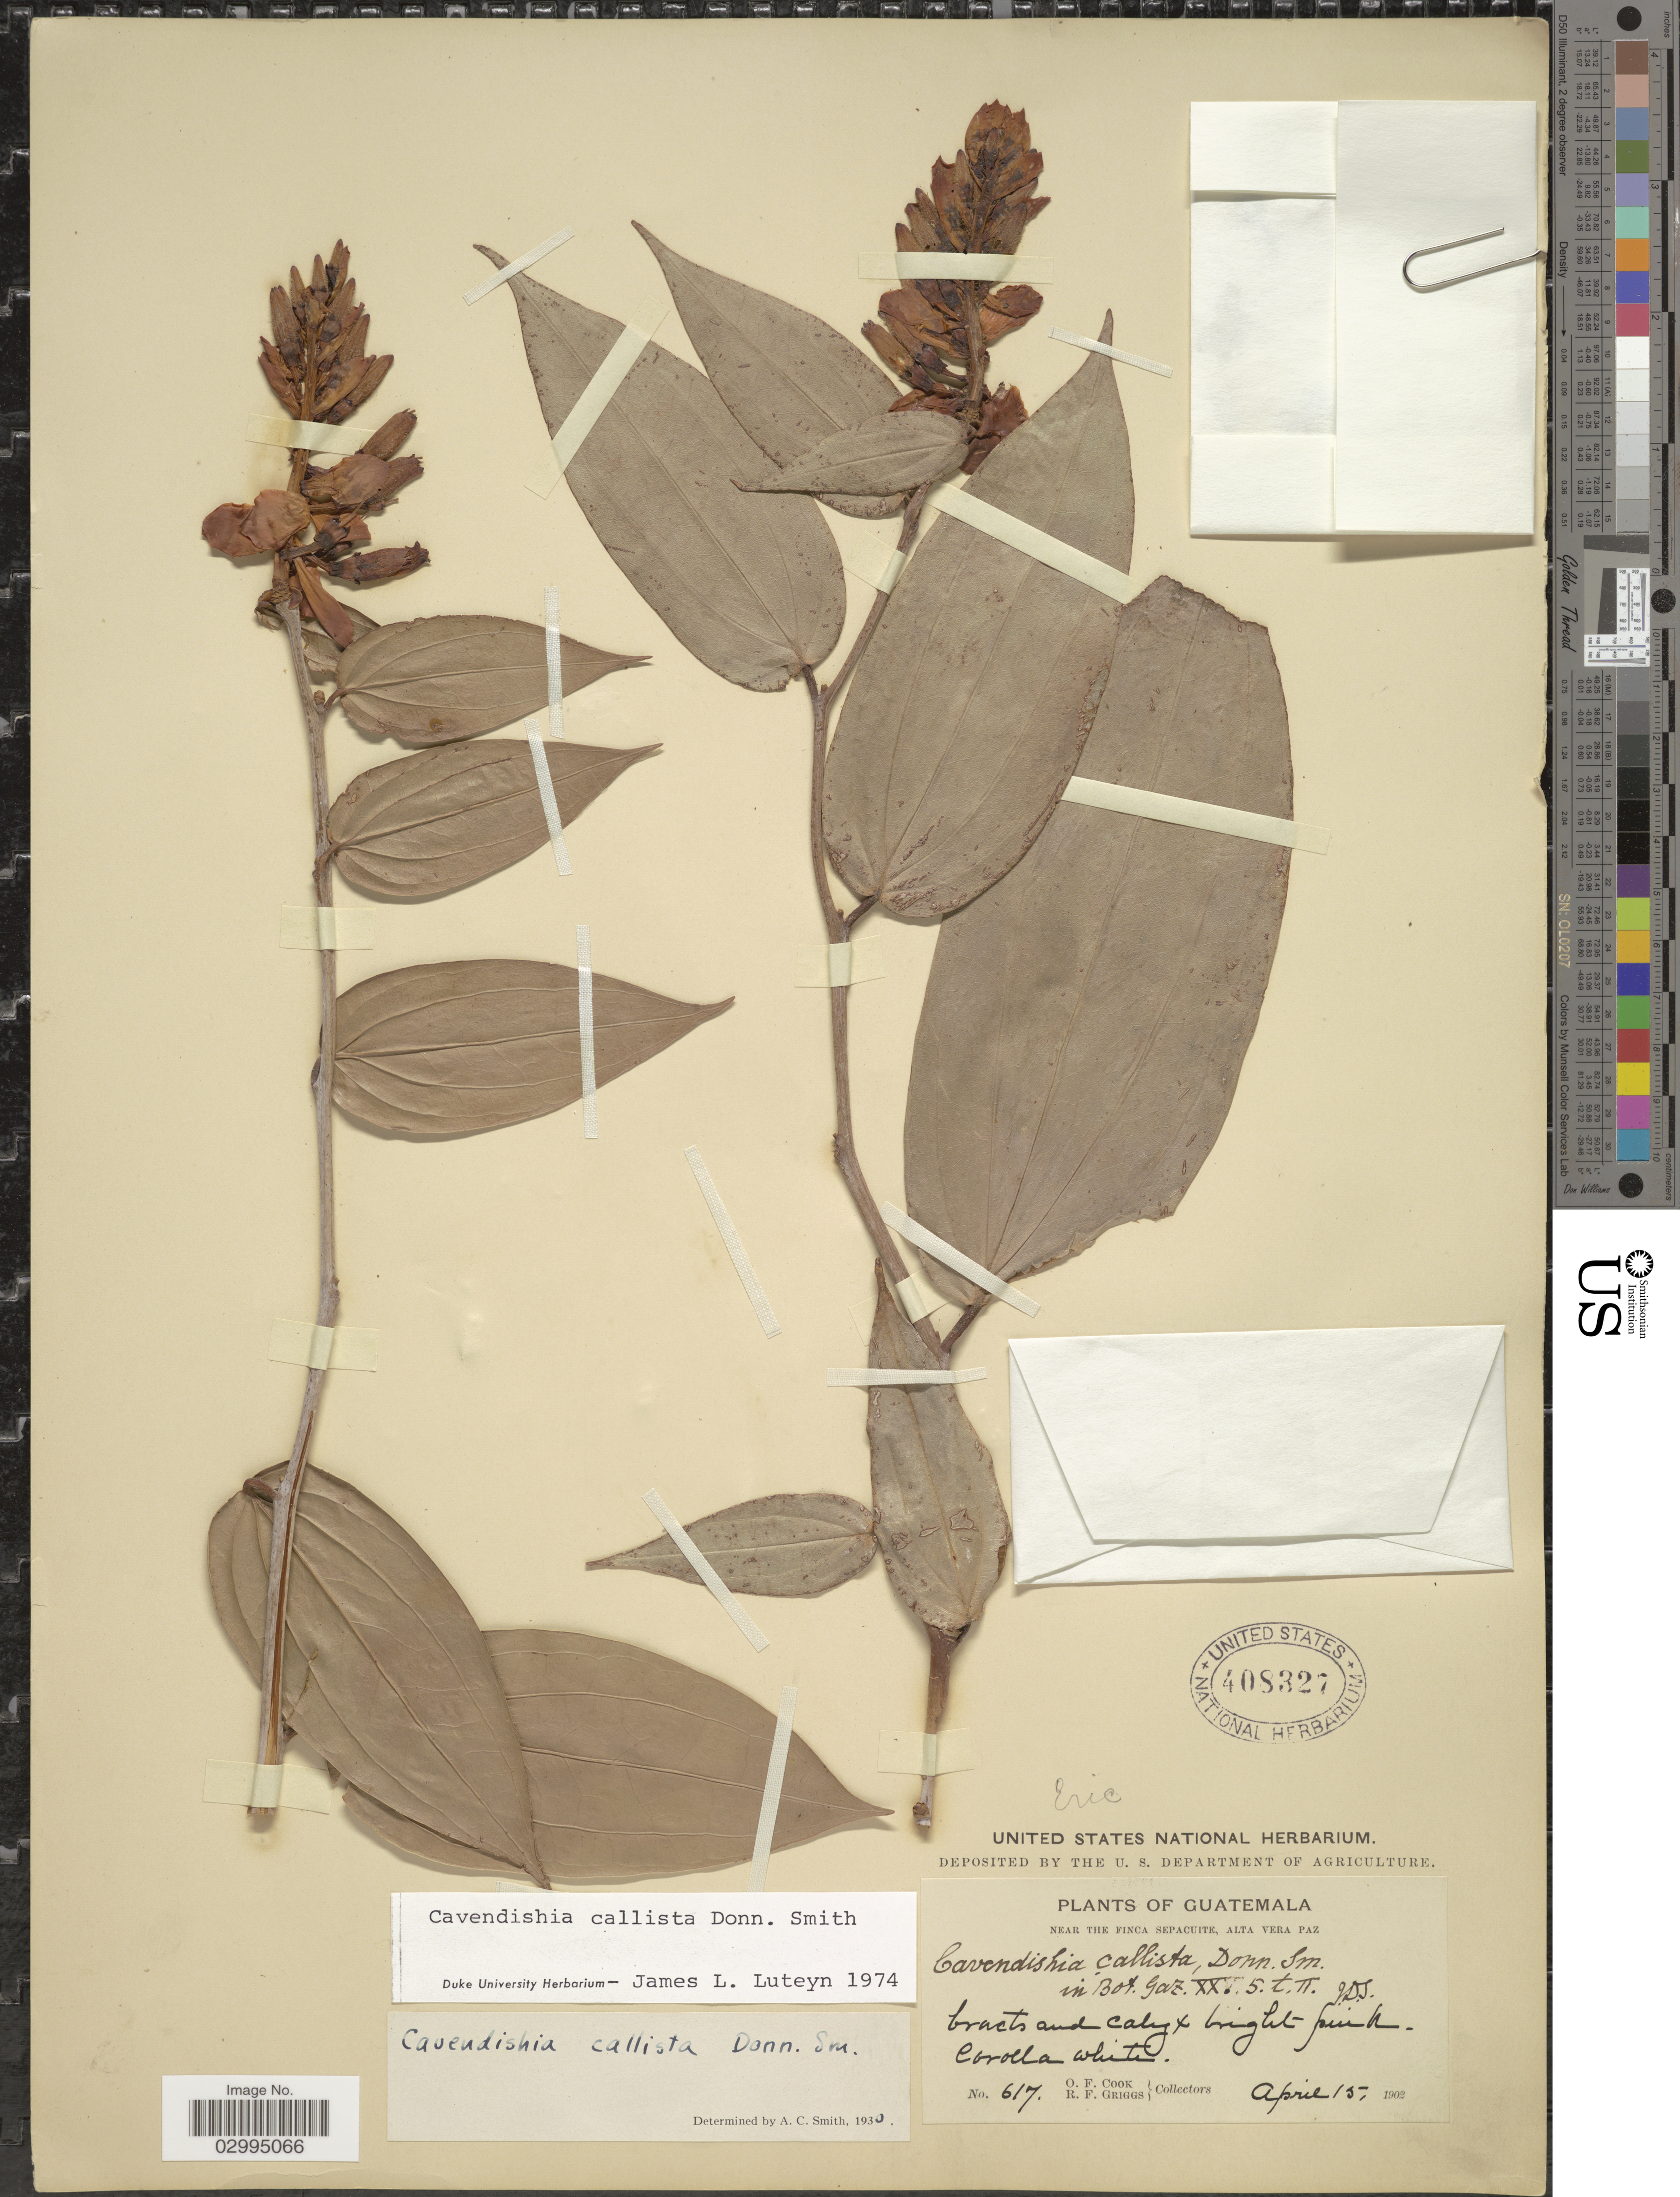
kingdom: Plantae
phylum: Tracheophyta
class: Magnoliopsida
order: Ericales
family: Ericaceae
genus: Cavendishia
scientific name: Cavendishia callista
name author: Donn. Sm.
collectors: O. F. Cook & R. F. Griggs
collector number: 617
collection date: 1902-04-15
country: Guatemala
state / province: Alta Verapaz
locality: Near the Finca Sepacuite, Alta Vera Paz.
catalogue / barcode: US 408327